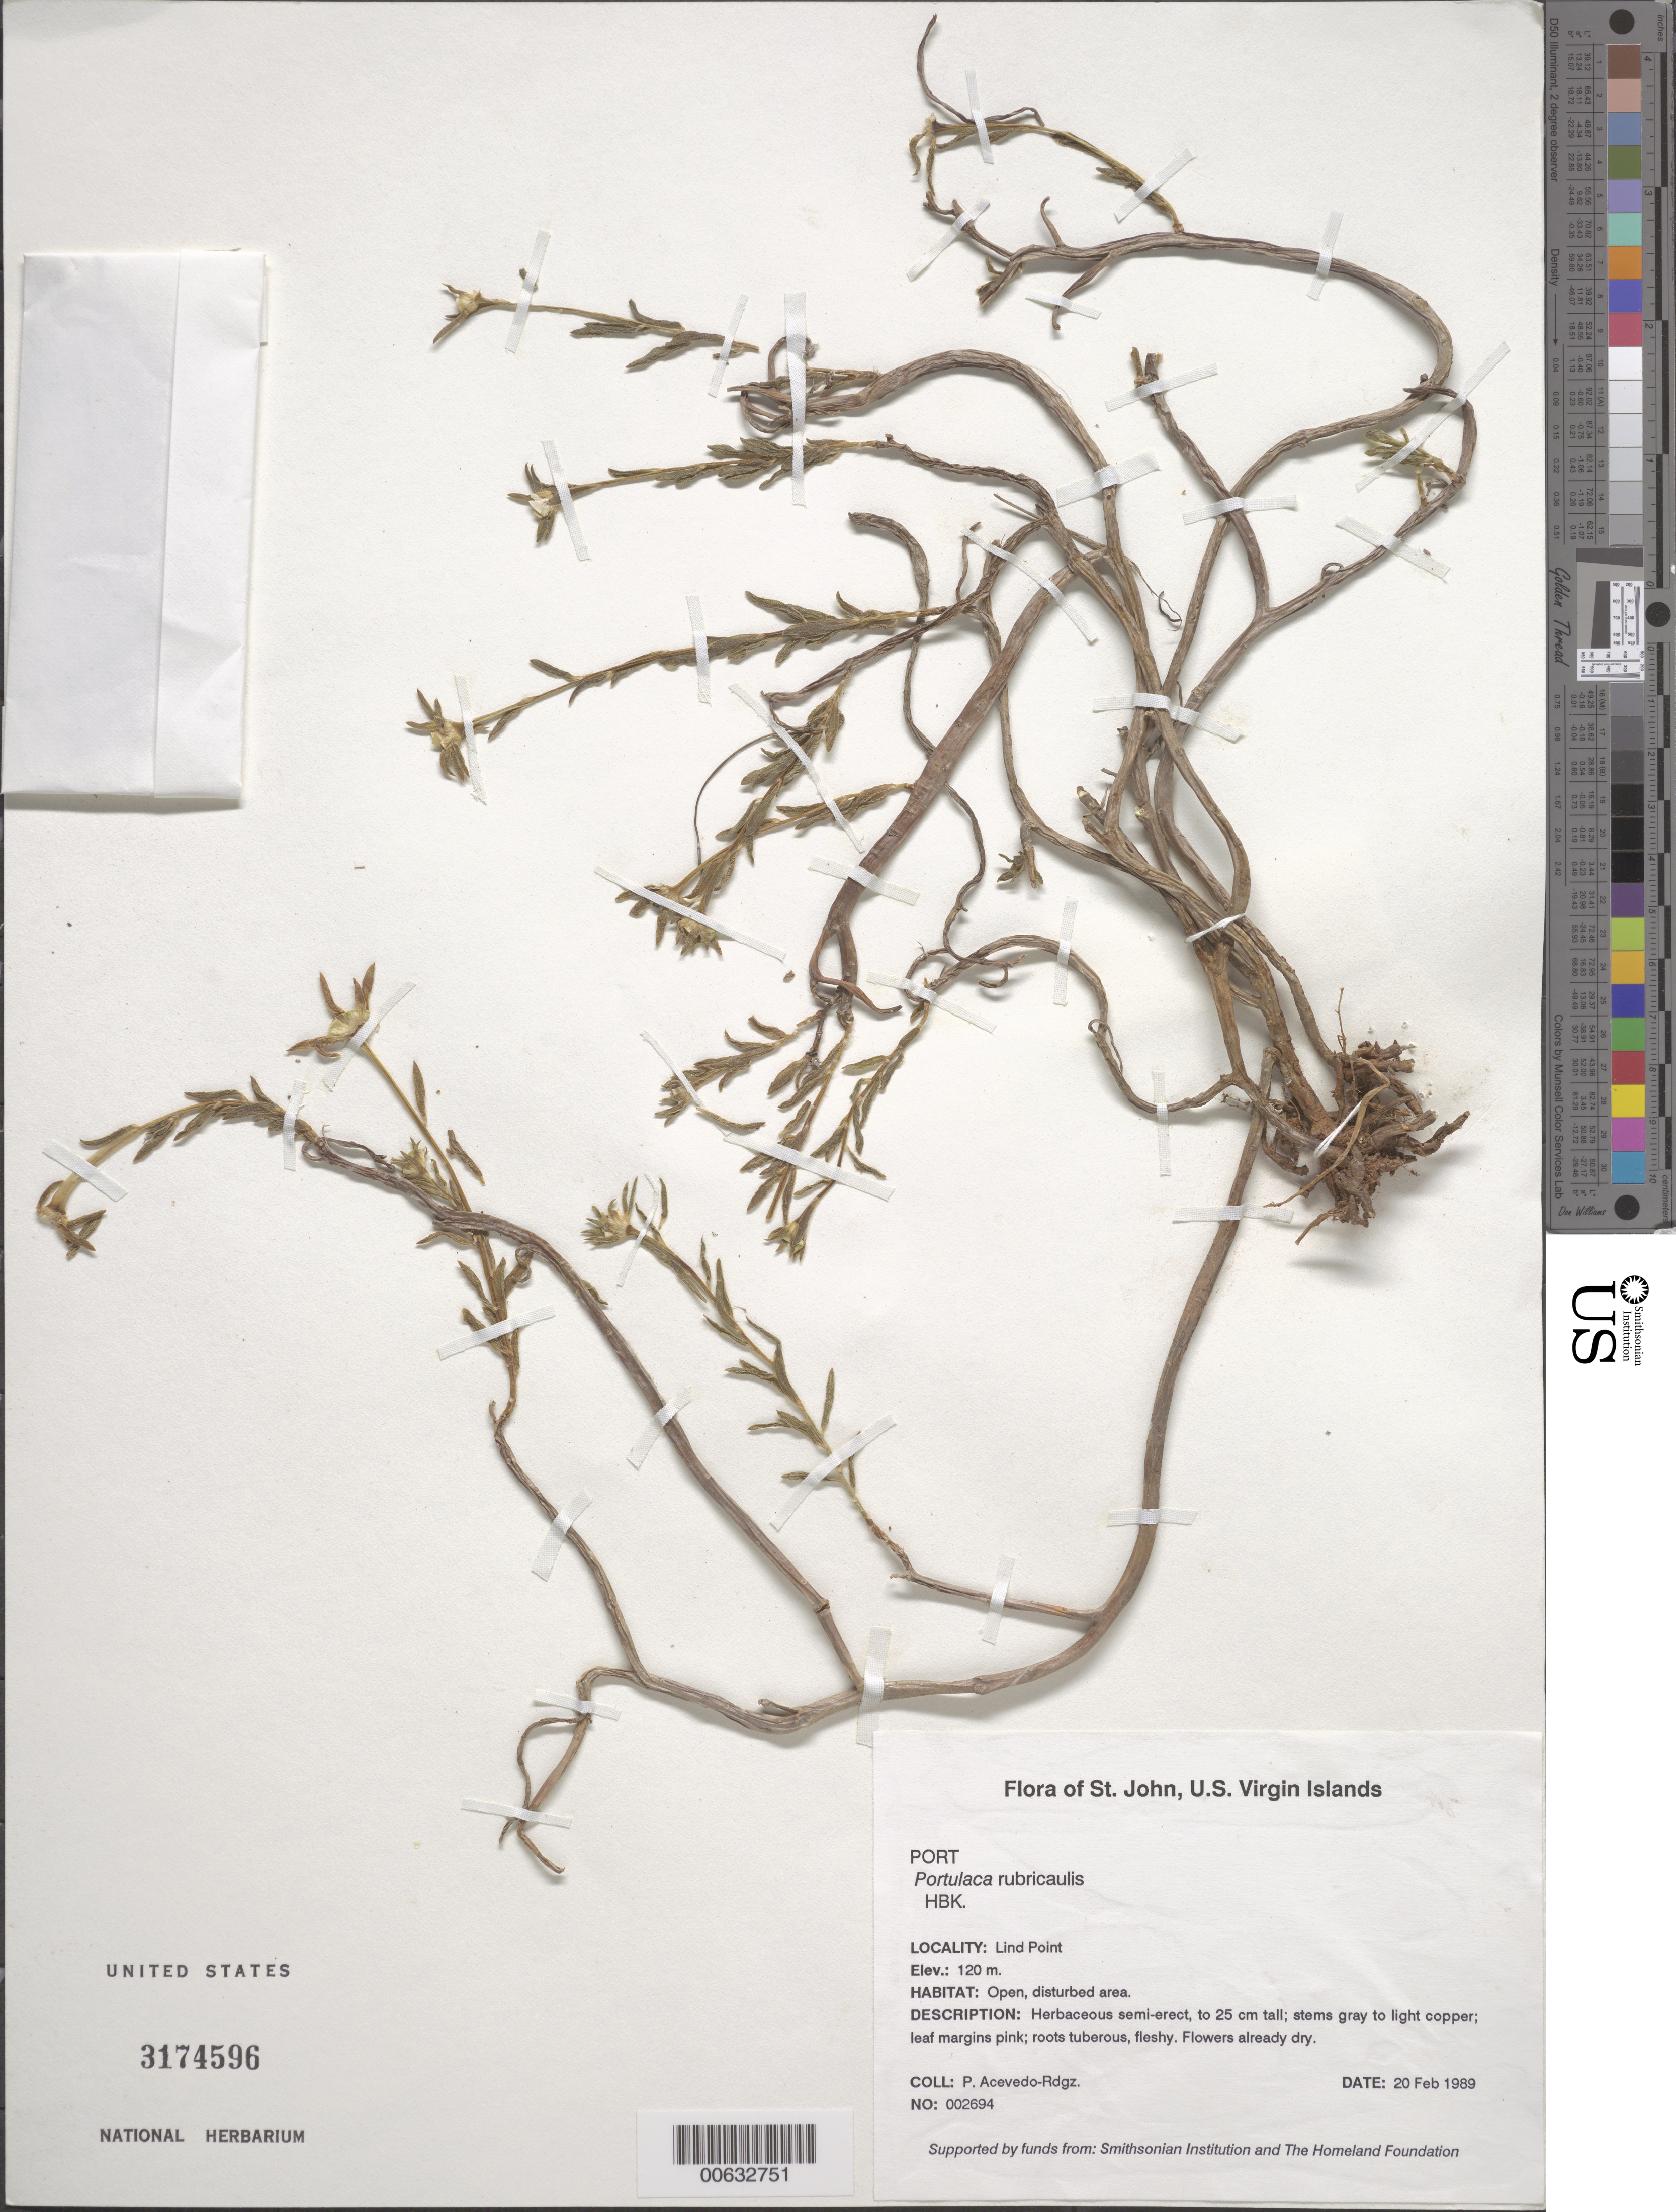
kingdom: Plantae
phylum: Tracheophyta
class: Magnoliopsida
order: Caryophyllales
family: Portulacaceae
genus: Portulaca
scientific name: Portulaca rubricaulis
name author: Kunth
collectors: P. Acevedo-Rodr.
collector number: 002694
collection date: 1989-02-20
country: U.S. Virgin Islands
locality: St. John. Lind Point.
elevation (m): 120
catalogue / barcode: US 3174596